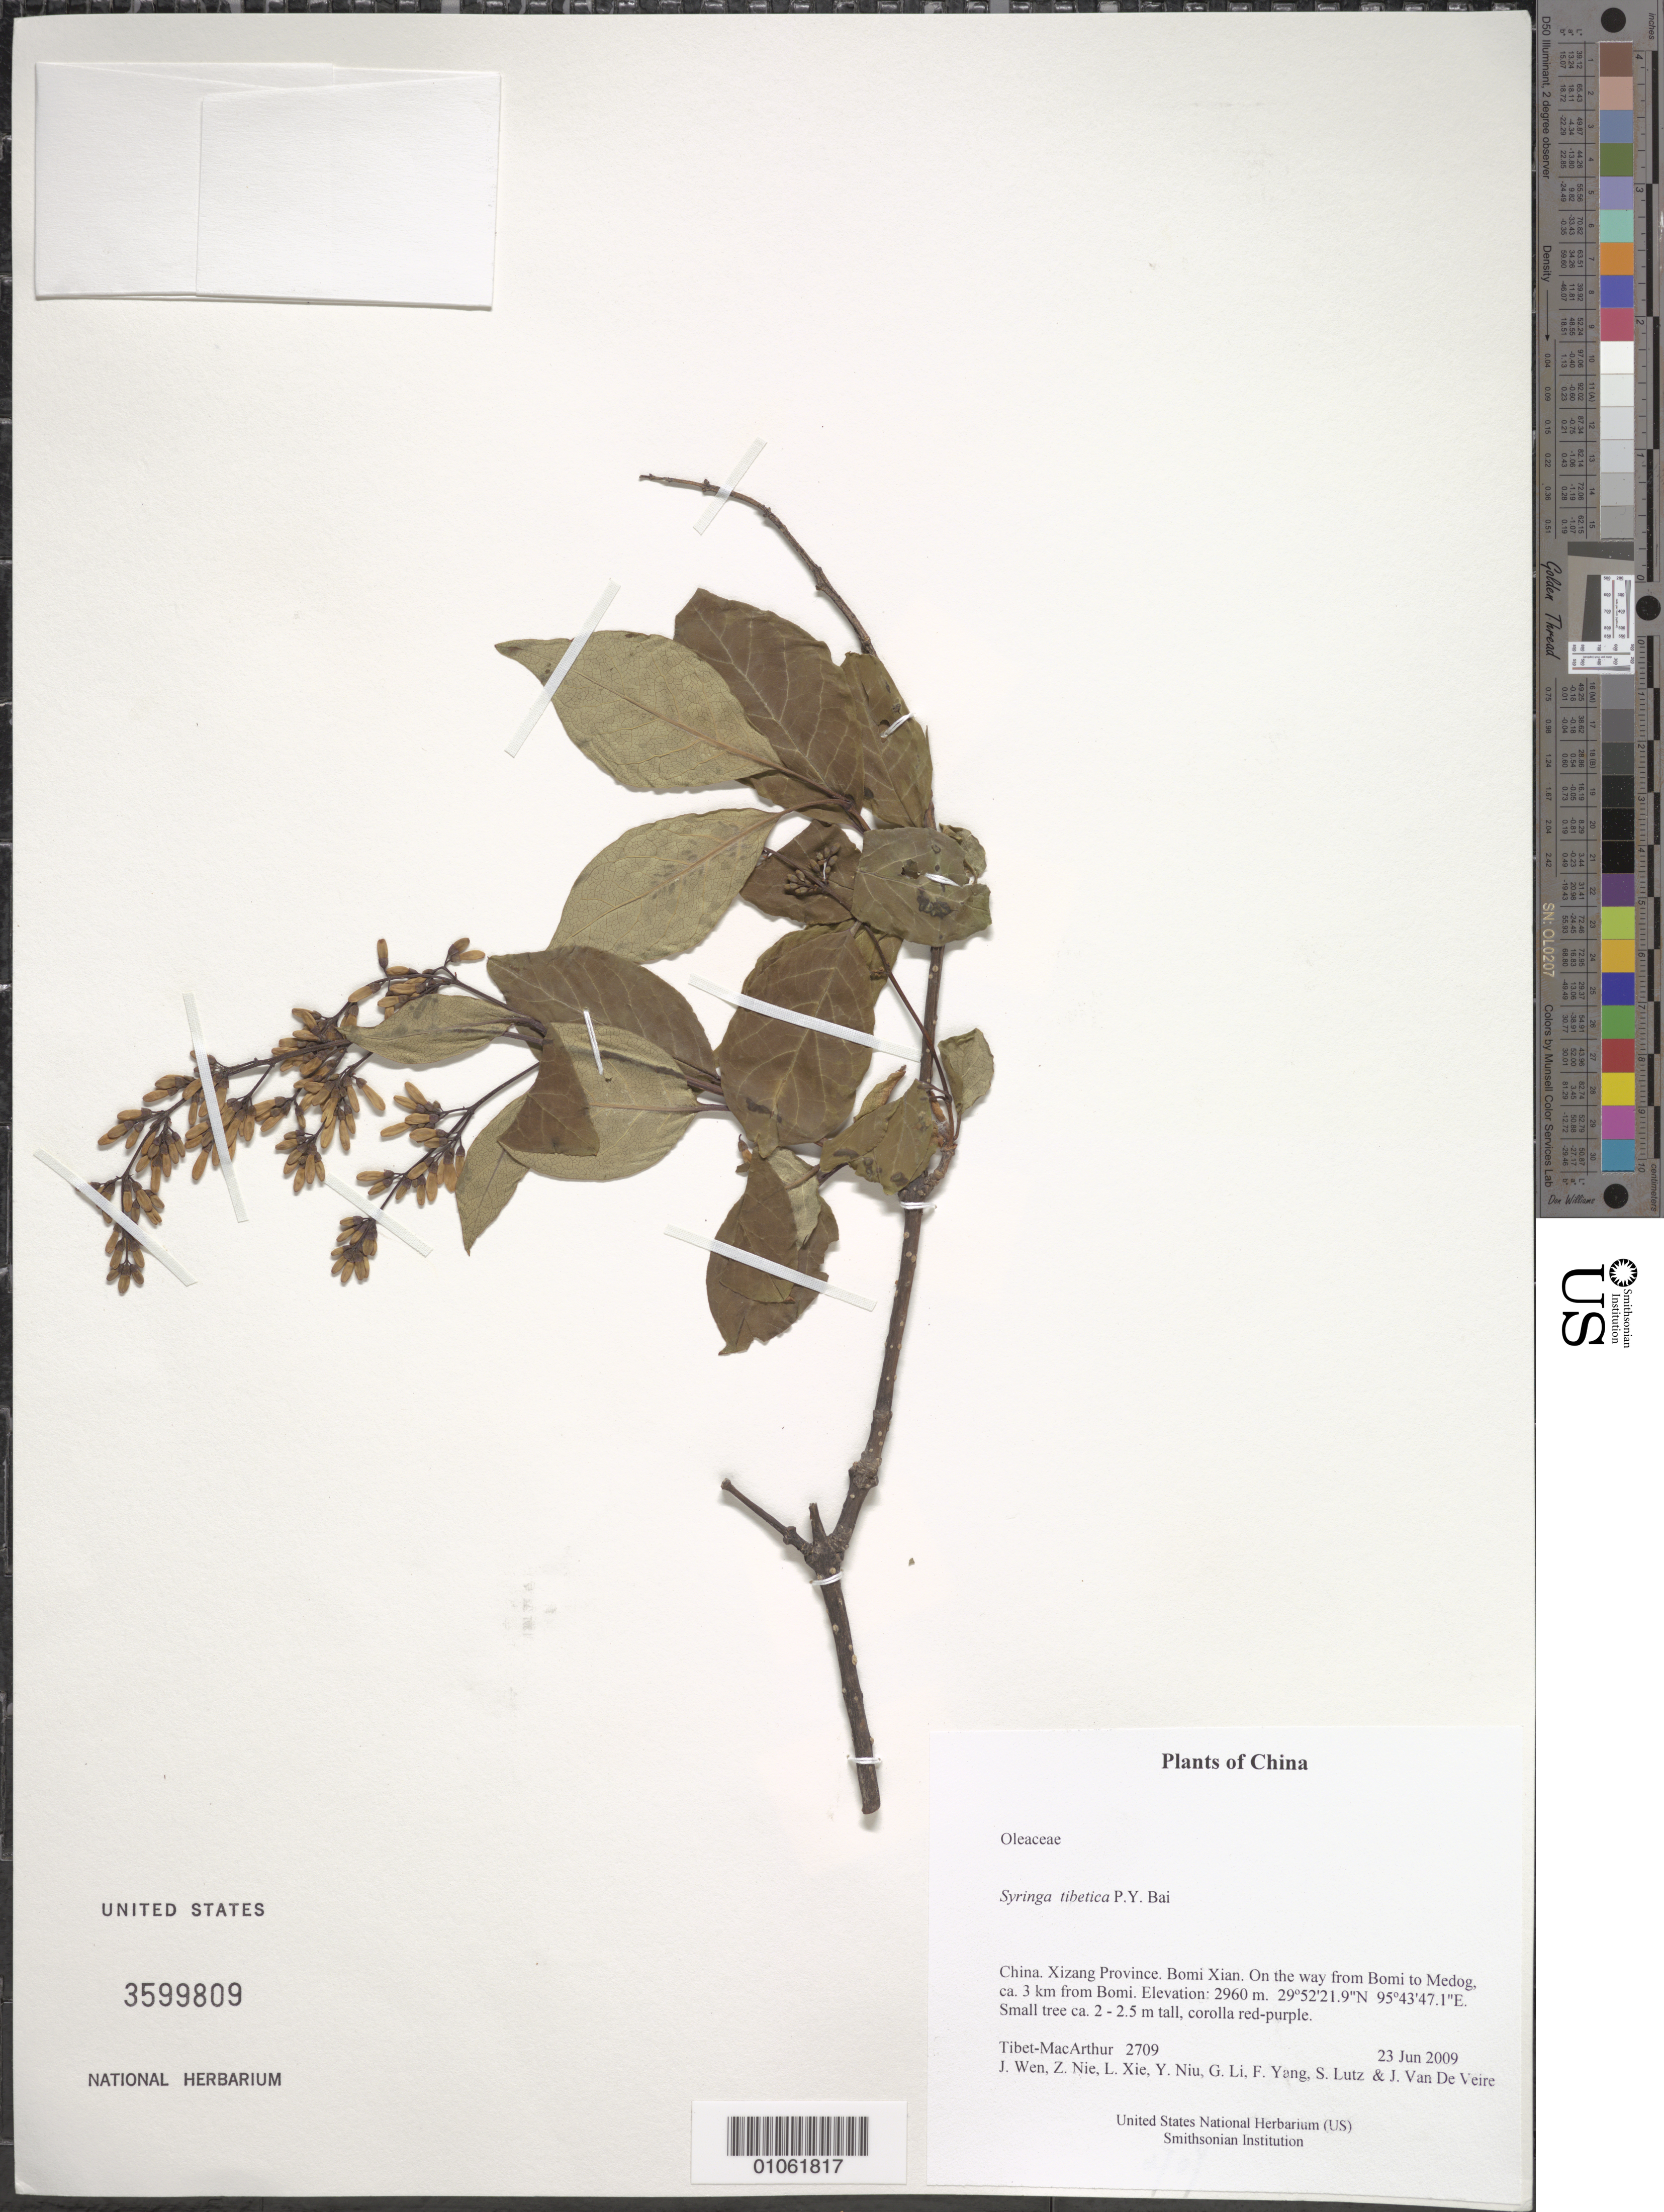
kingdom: Plantae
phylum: Tracheophyta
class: Magnoliopsida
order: Lamiales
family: Oleaceae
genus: Syringa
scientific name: Syringa tibetica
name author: P.Y. Bai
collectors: Tibet-MacArthur, J. Wen, Z. Nie, L. Xie, Y. Niu, G. Li, F. Yang, S. Lutz & J. Van De Veire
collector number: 2709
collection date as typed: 23 Jun 2009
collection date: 2009-06-23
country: China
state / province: Xizang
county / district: Bomi Xian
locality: On the way from Bomi to Medog, ca. 3 km from Bomi.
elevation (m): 2960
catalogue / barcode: US 3599809